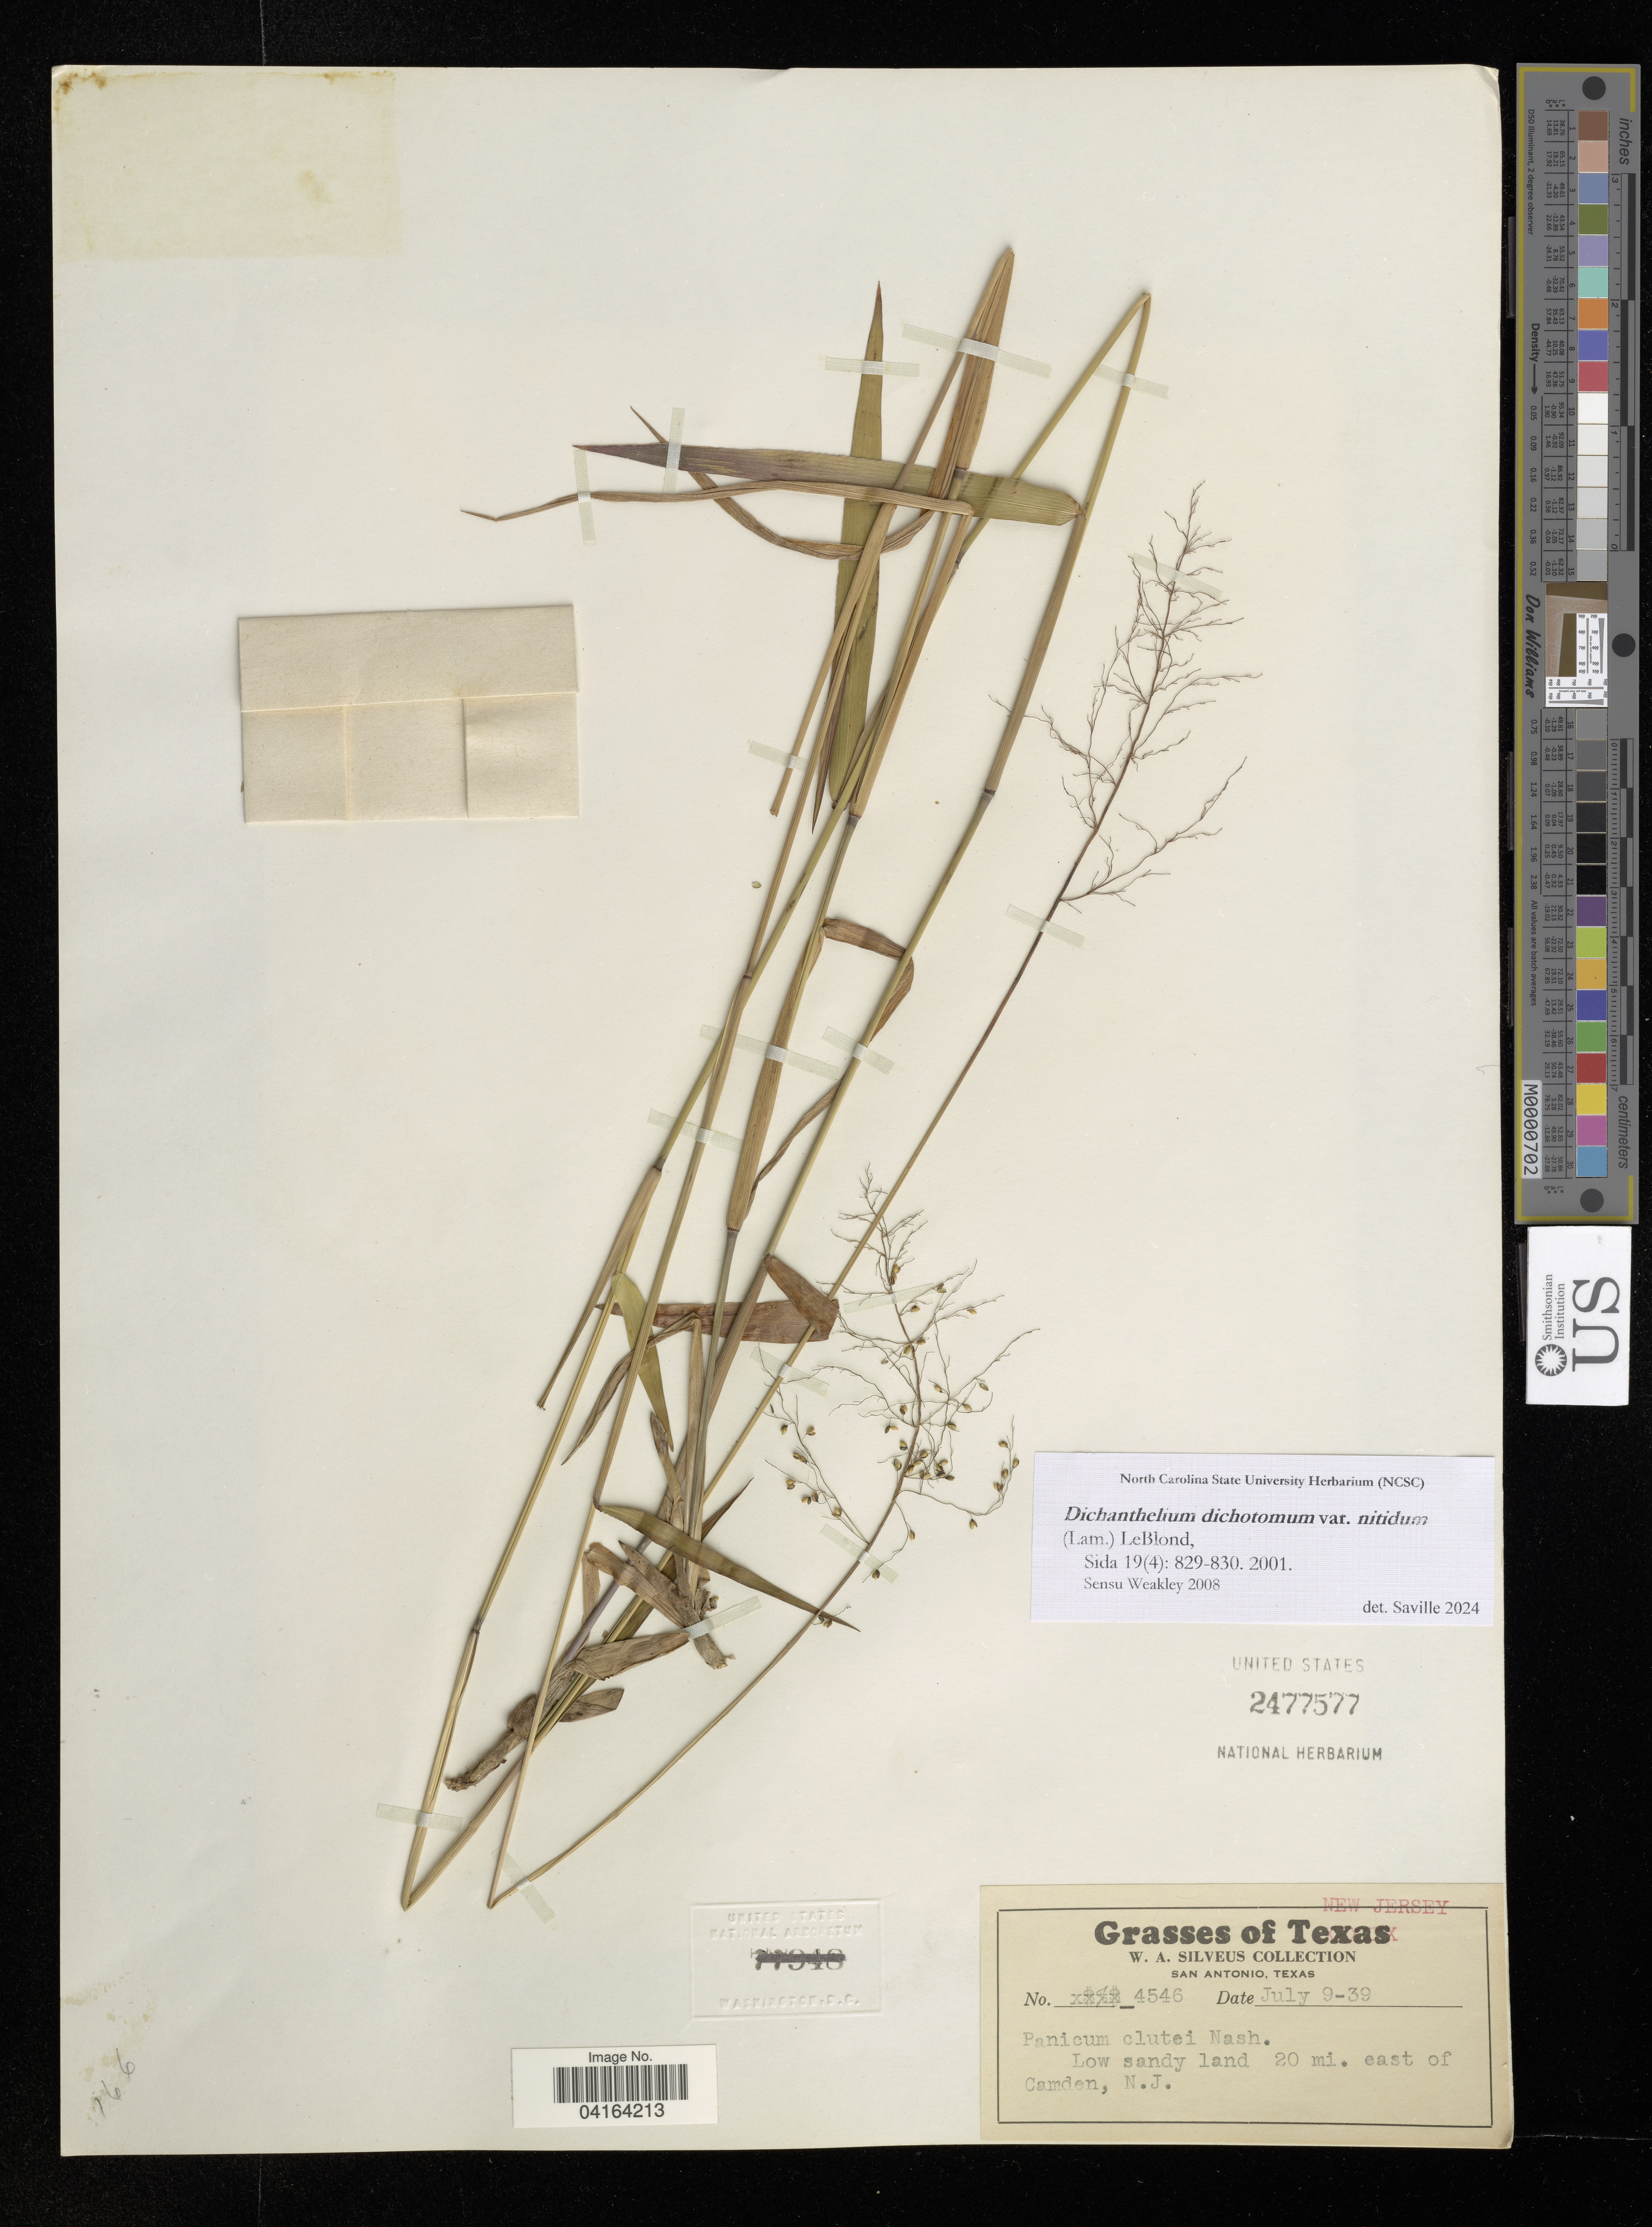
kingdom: Plantae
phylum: Tracheophyta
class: Liliopsida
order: Poales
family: Poaceae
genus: Dichanthelium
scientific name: Dichanthelium dichotomum var. nitidum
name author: (Lam.) LeBlond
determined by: Saville, A. C., (NCSC), North Carolina State University (UNITED STATES)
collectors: W. Silveus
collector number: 4546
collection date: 1939-07-09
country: United States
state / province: New Jersey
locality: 20 mi. east of Camden.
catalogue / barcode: US 2477577